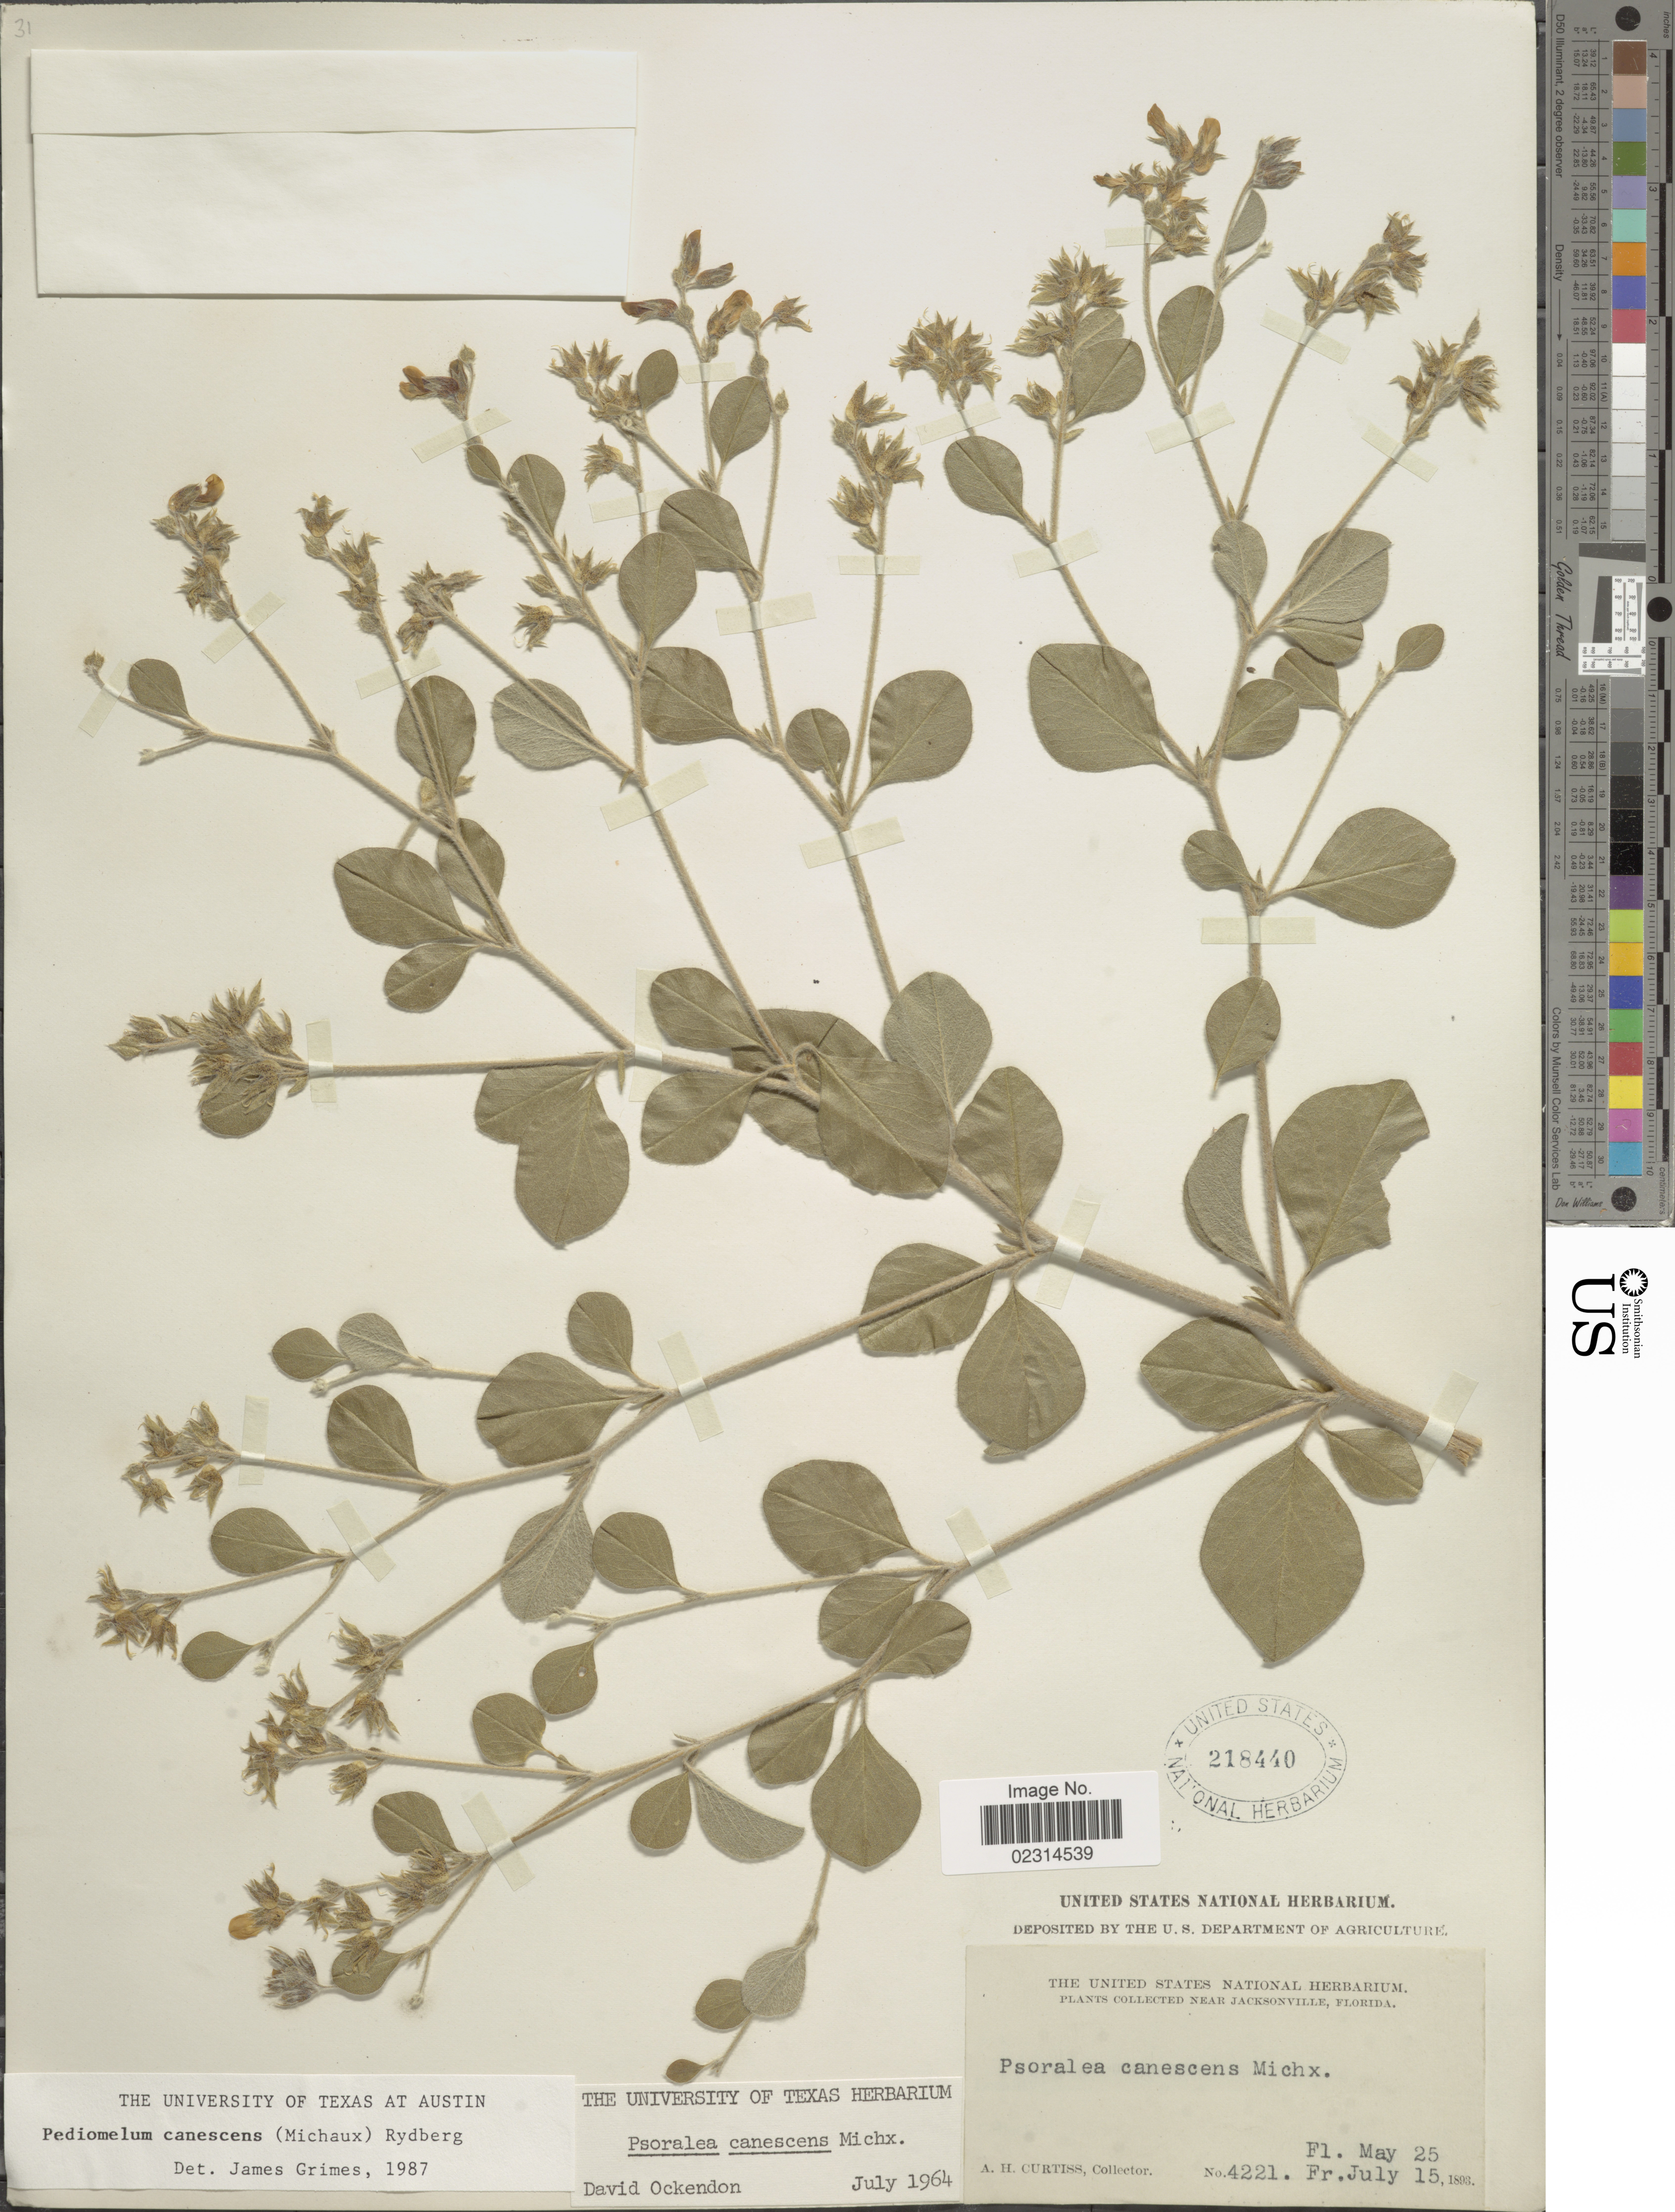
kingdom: Plantae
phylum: Tracheophyta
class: Magnoliopsida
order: Fabales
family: Fabaceae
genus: Pediomelum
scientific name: Pediomelum canescens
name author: (Michx.) Rydb.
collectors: A. H. Curtiss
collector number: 4221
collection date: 1893-05-25/1893-07-15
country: United States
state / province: Florida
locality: Near Jacksonville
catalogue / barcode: US 218440